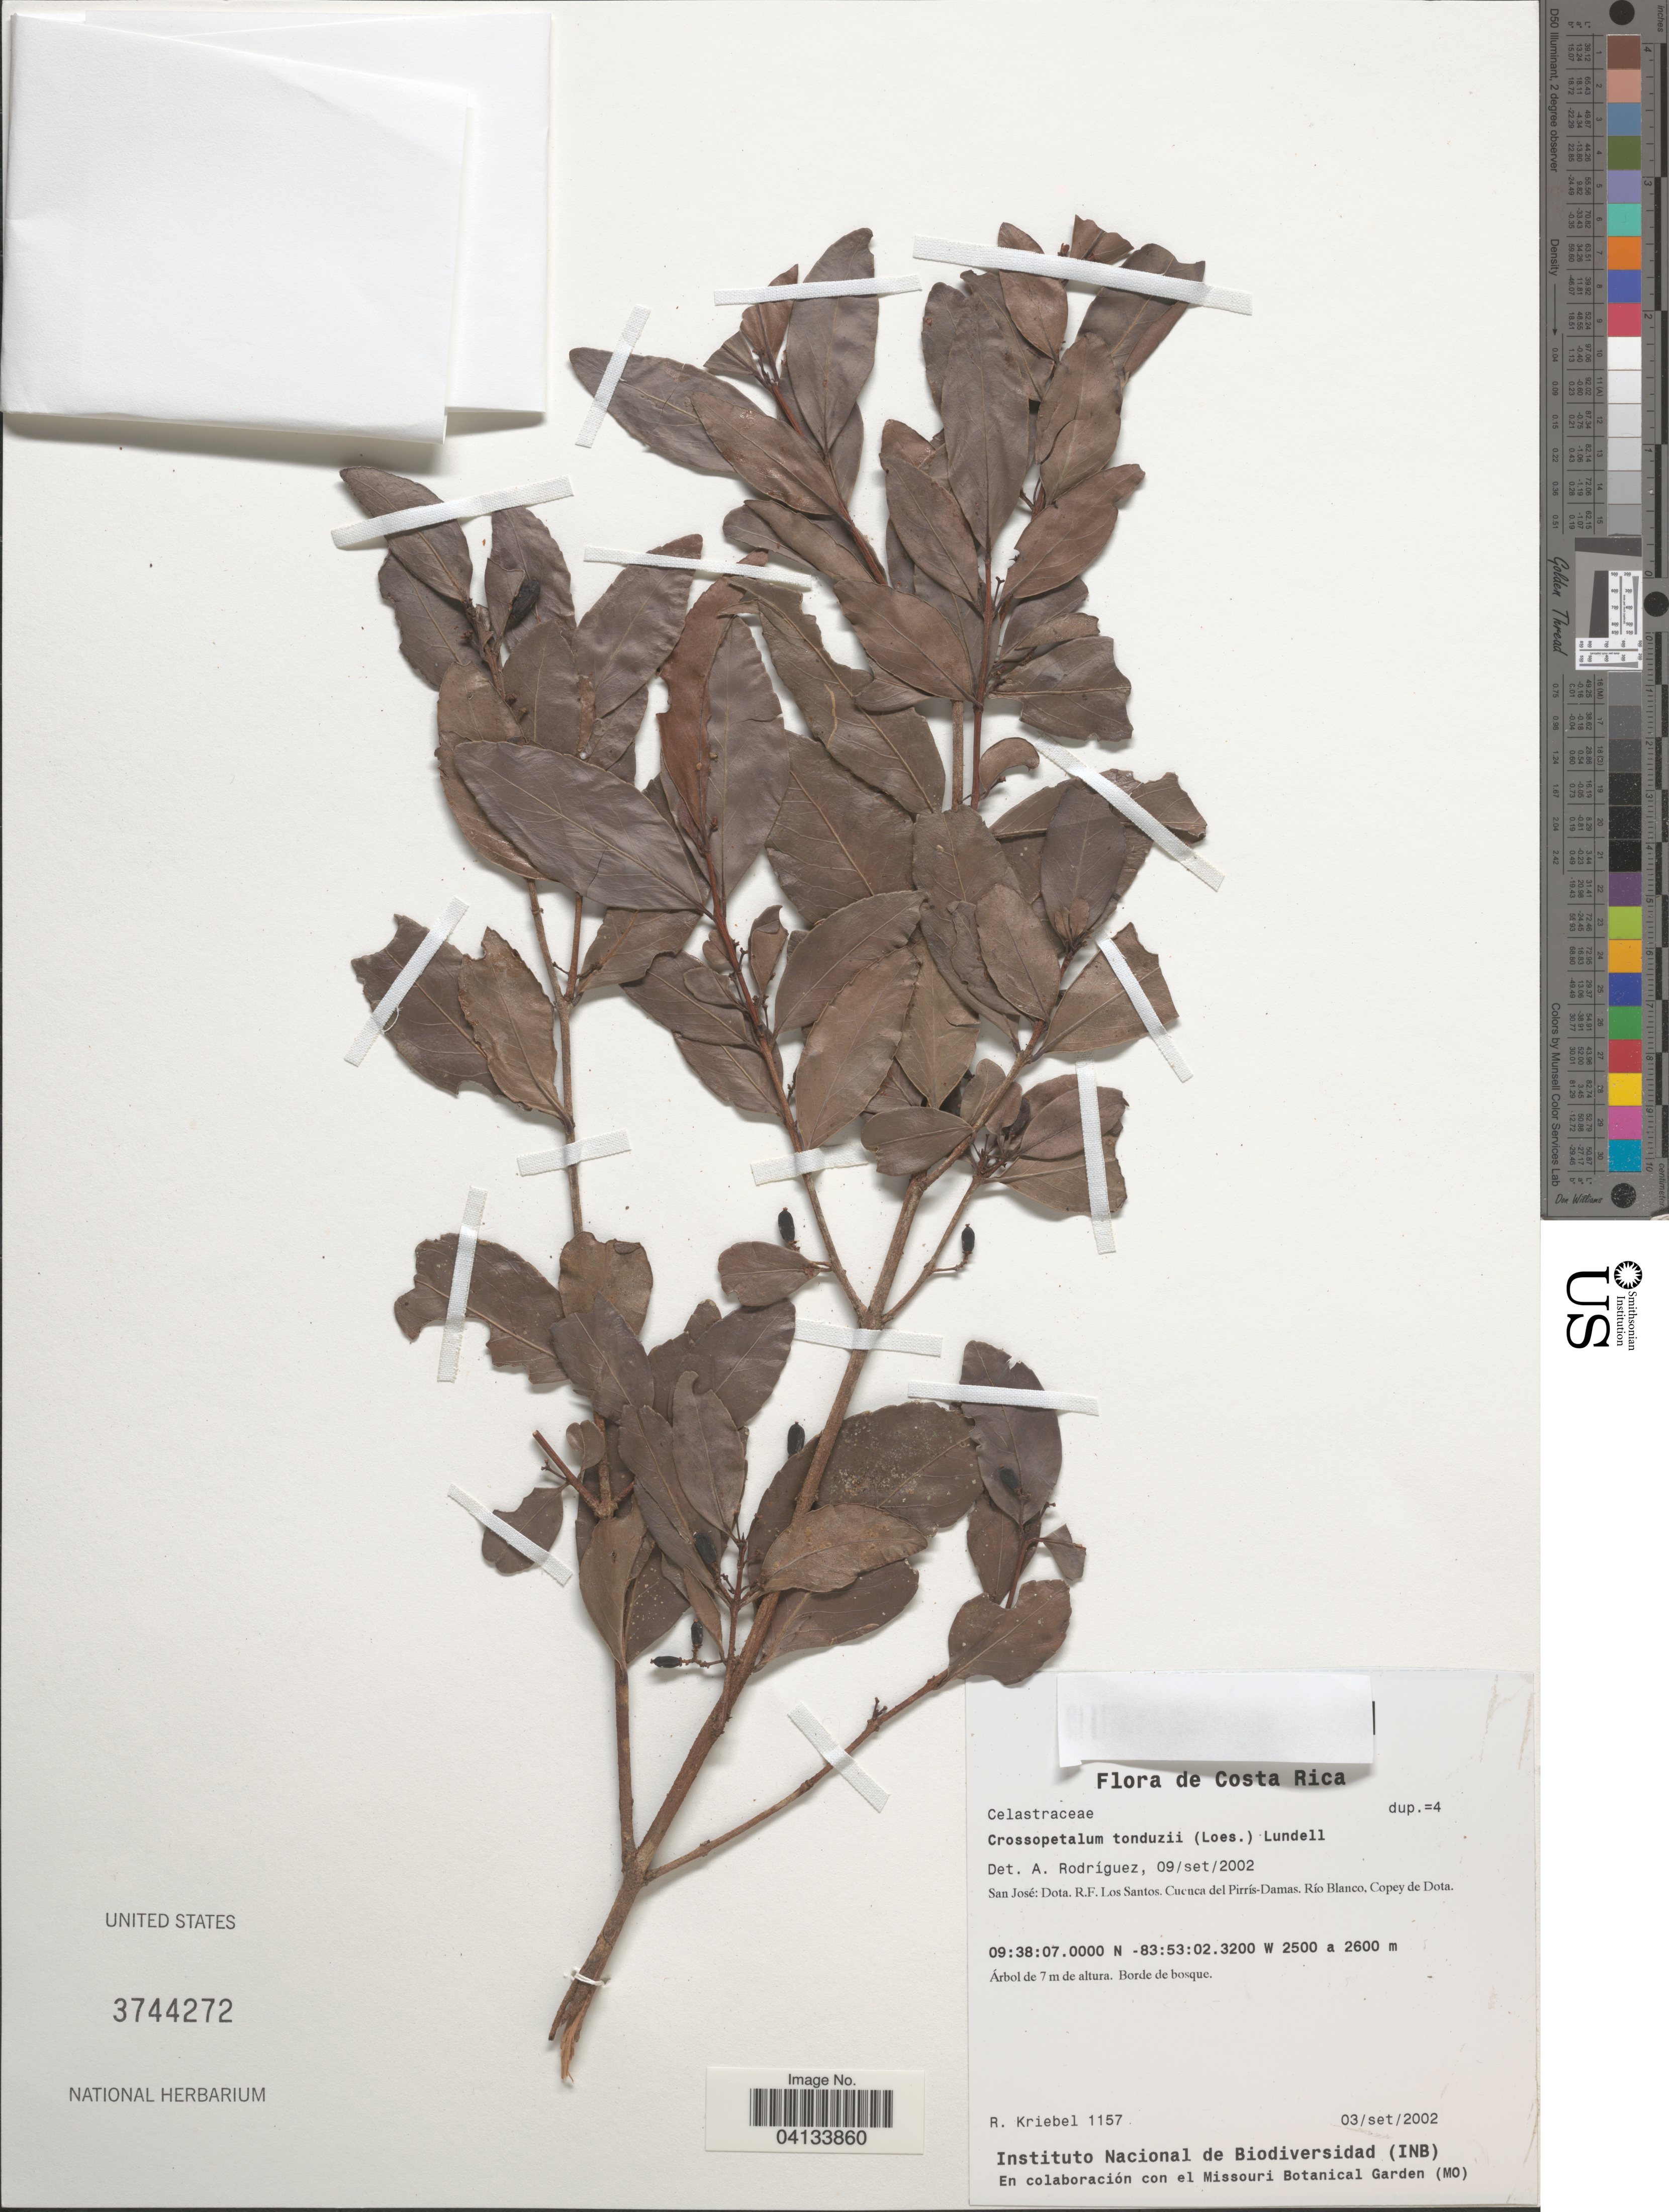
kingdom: Plantae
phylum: Tracheophyta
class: Magnoliopsida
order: Celastrales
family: Celastraceae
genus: Crossopetalum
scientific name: Crossopetalum tonduzii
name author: (Loes.) Lundell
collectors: R. Kriebel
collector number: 1157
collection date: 2002-09-03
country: Costa Rica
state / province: San José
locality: Dota. R.F. Los Santos. Cuenca del Pirrís-Damas. Río Blanco, Copey de Dota.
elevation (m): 2500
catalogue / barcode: US 3744272